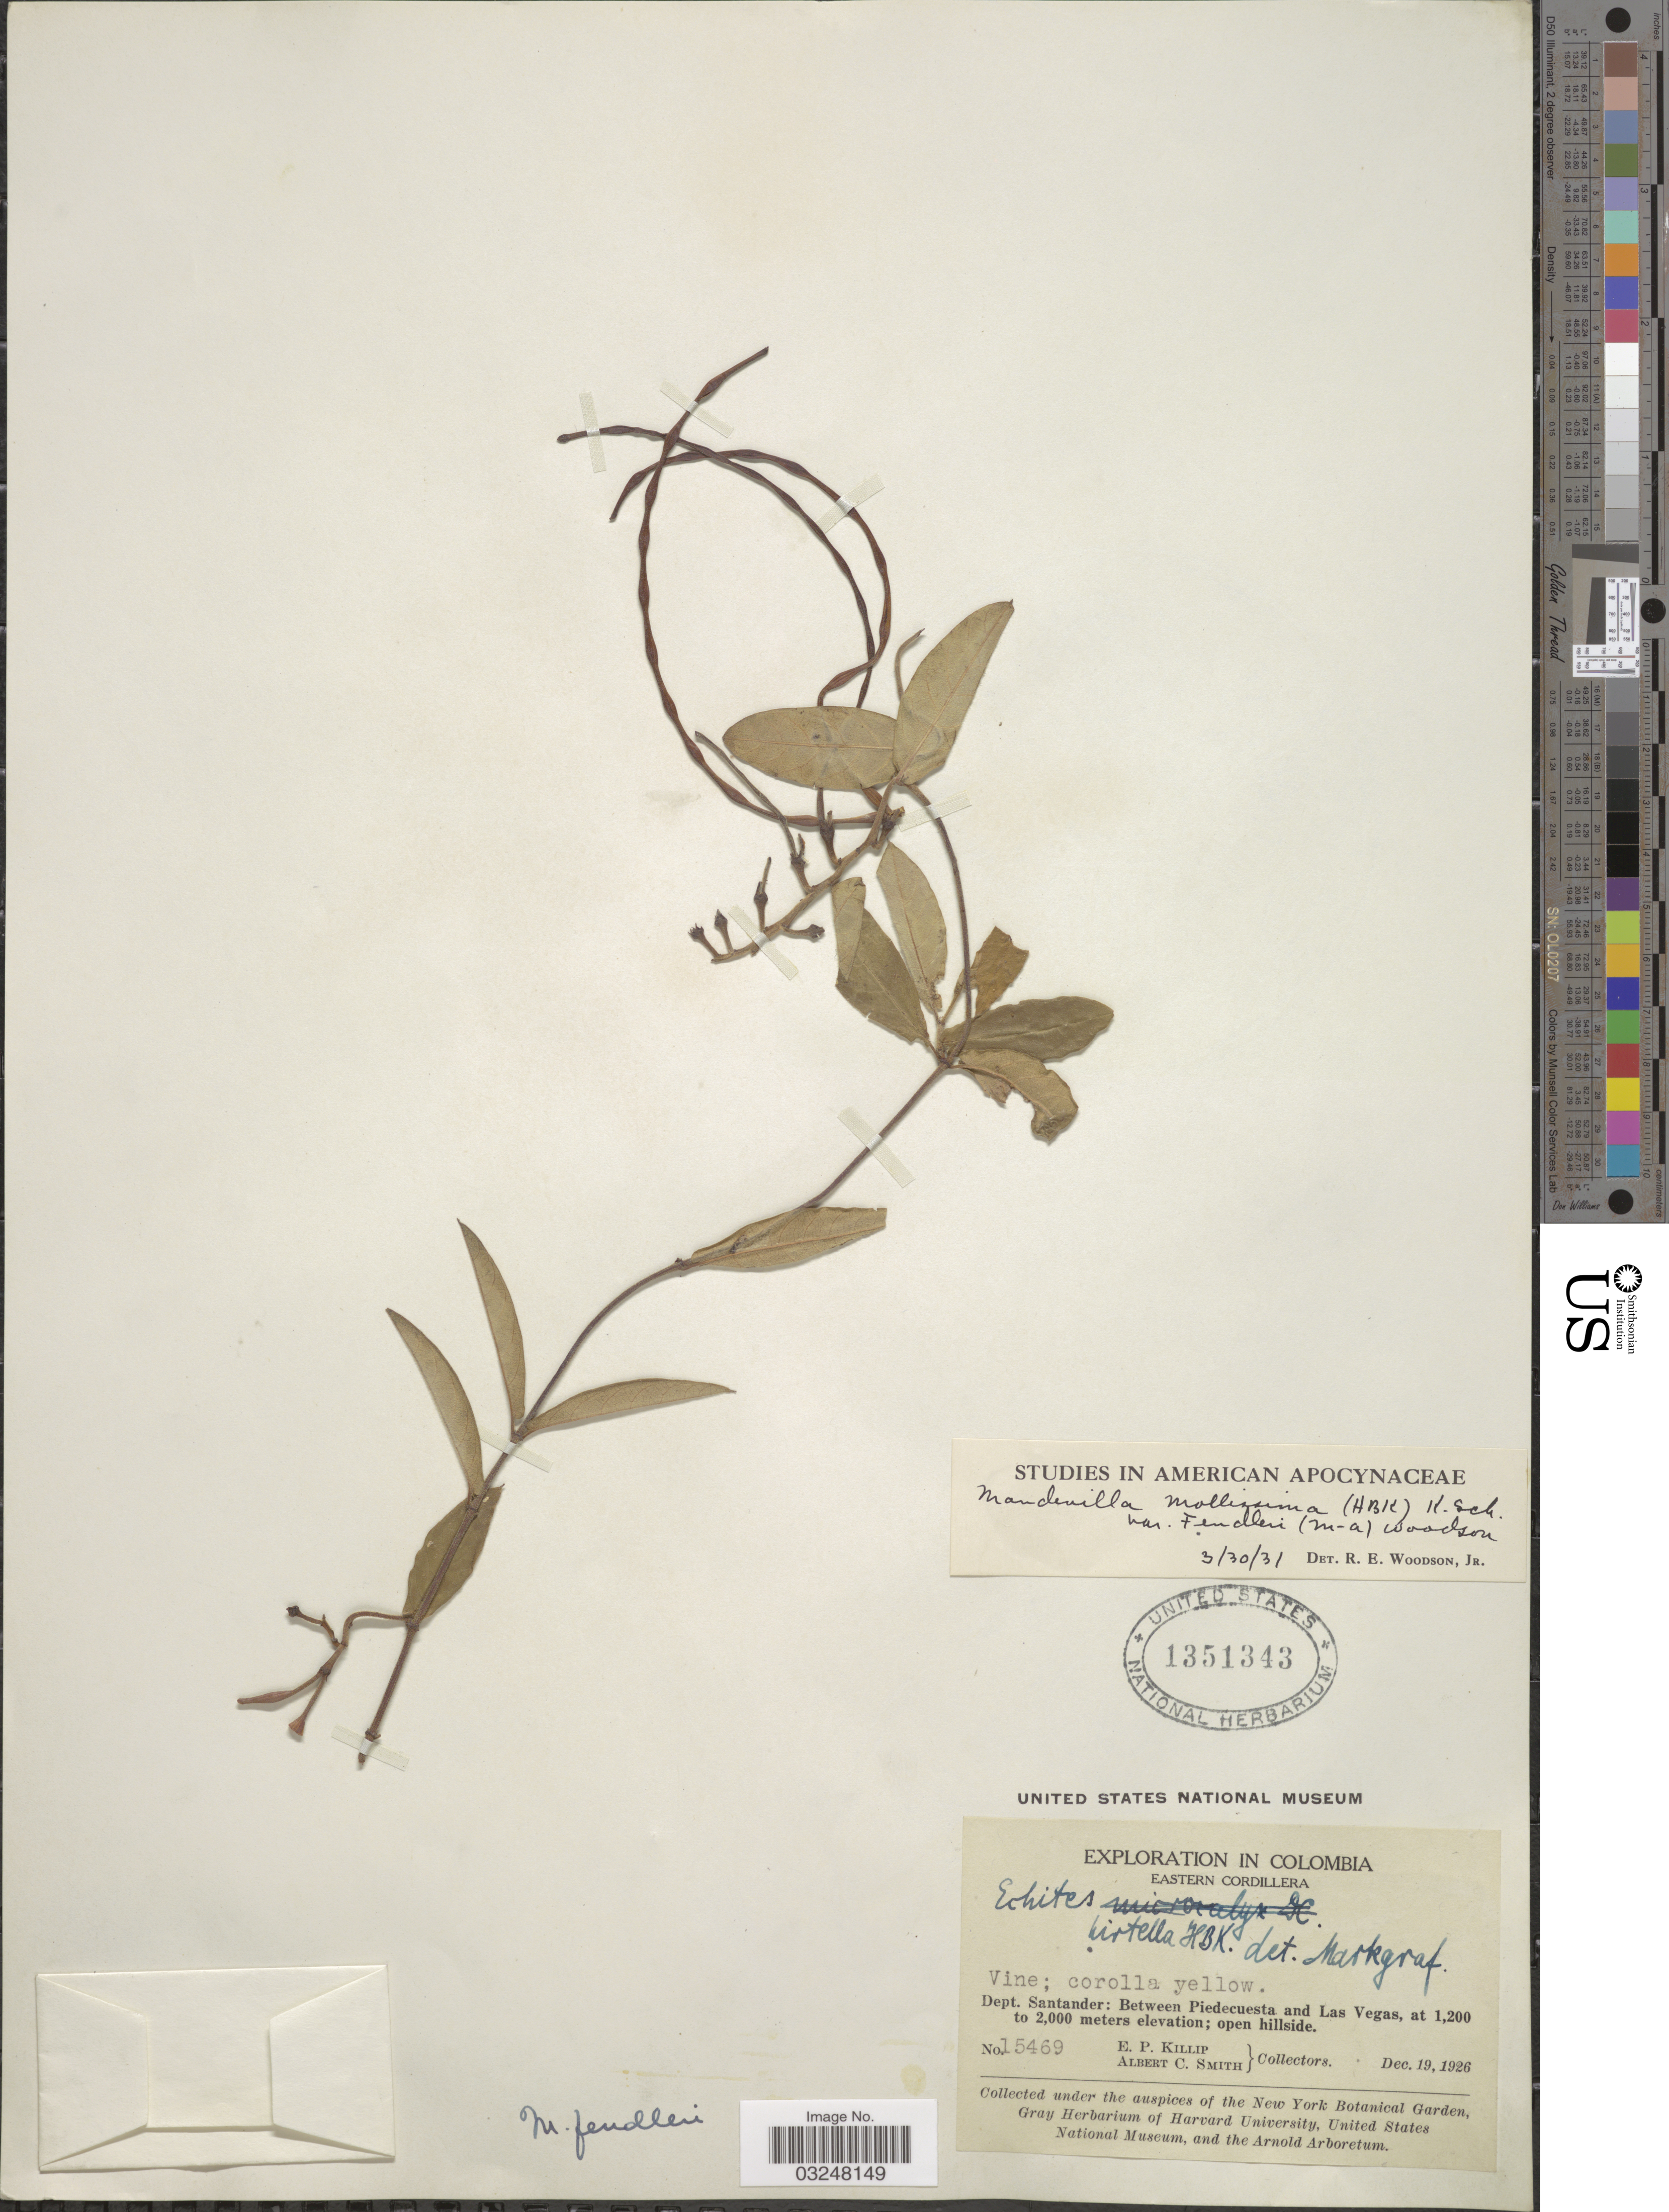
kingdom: Plantae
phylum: Tracheophyta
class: Magnoliopsida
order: Gentianales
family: Apocynaceae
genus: Mandevilla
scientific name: Mandevilla speciosa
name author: (Kunth) J.F. Morales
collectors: E. P. Killip & A. C. Smith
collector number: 15469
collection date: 1926-12-19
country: Colombia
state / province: Santander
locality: Eastern Cordillera. Dept. Santander: Between Piedecuesta and Las Vegas.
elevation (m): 1200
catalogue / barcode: US 1351343